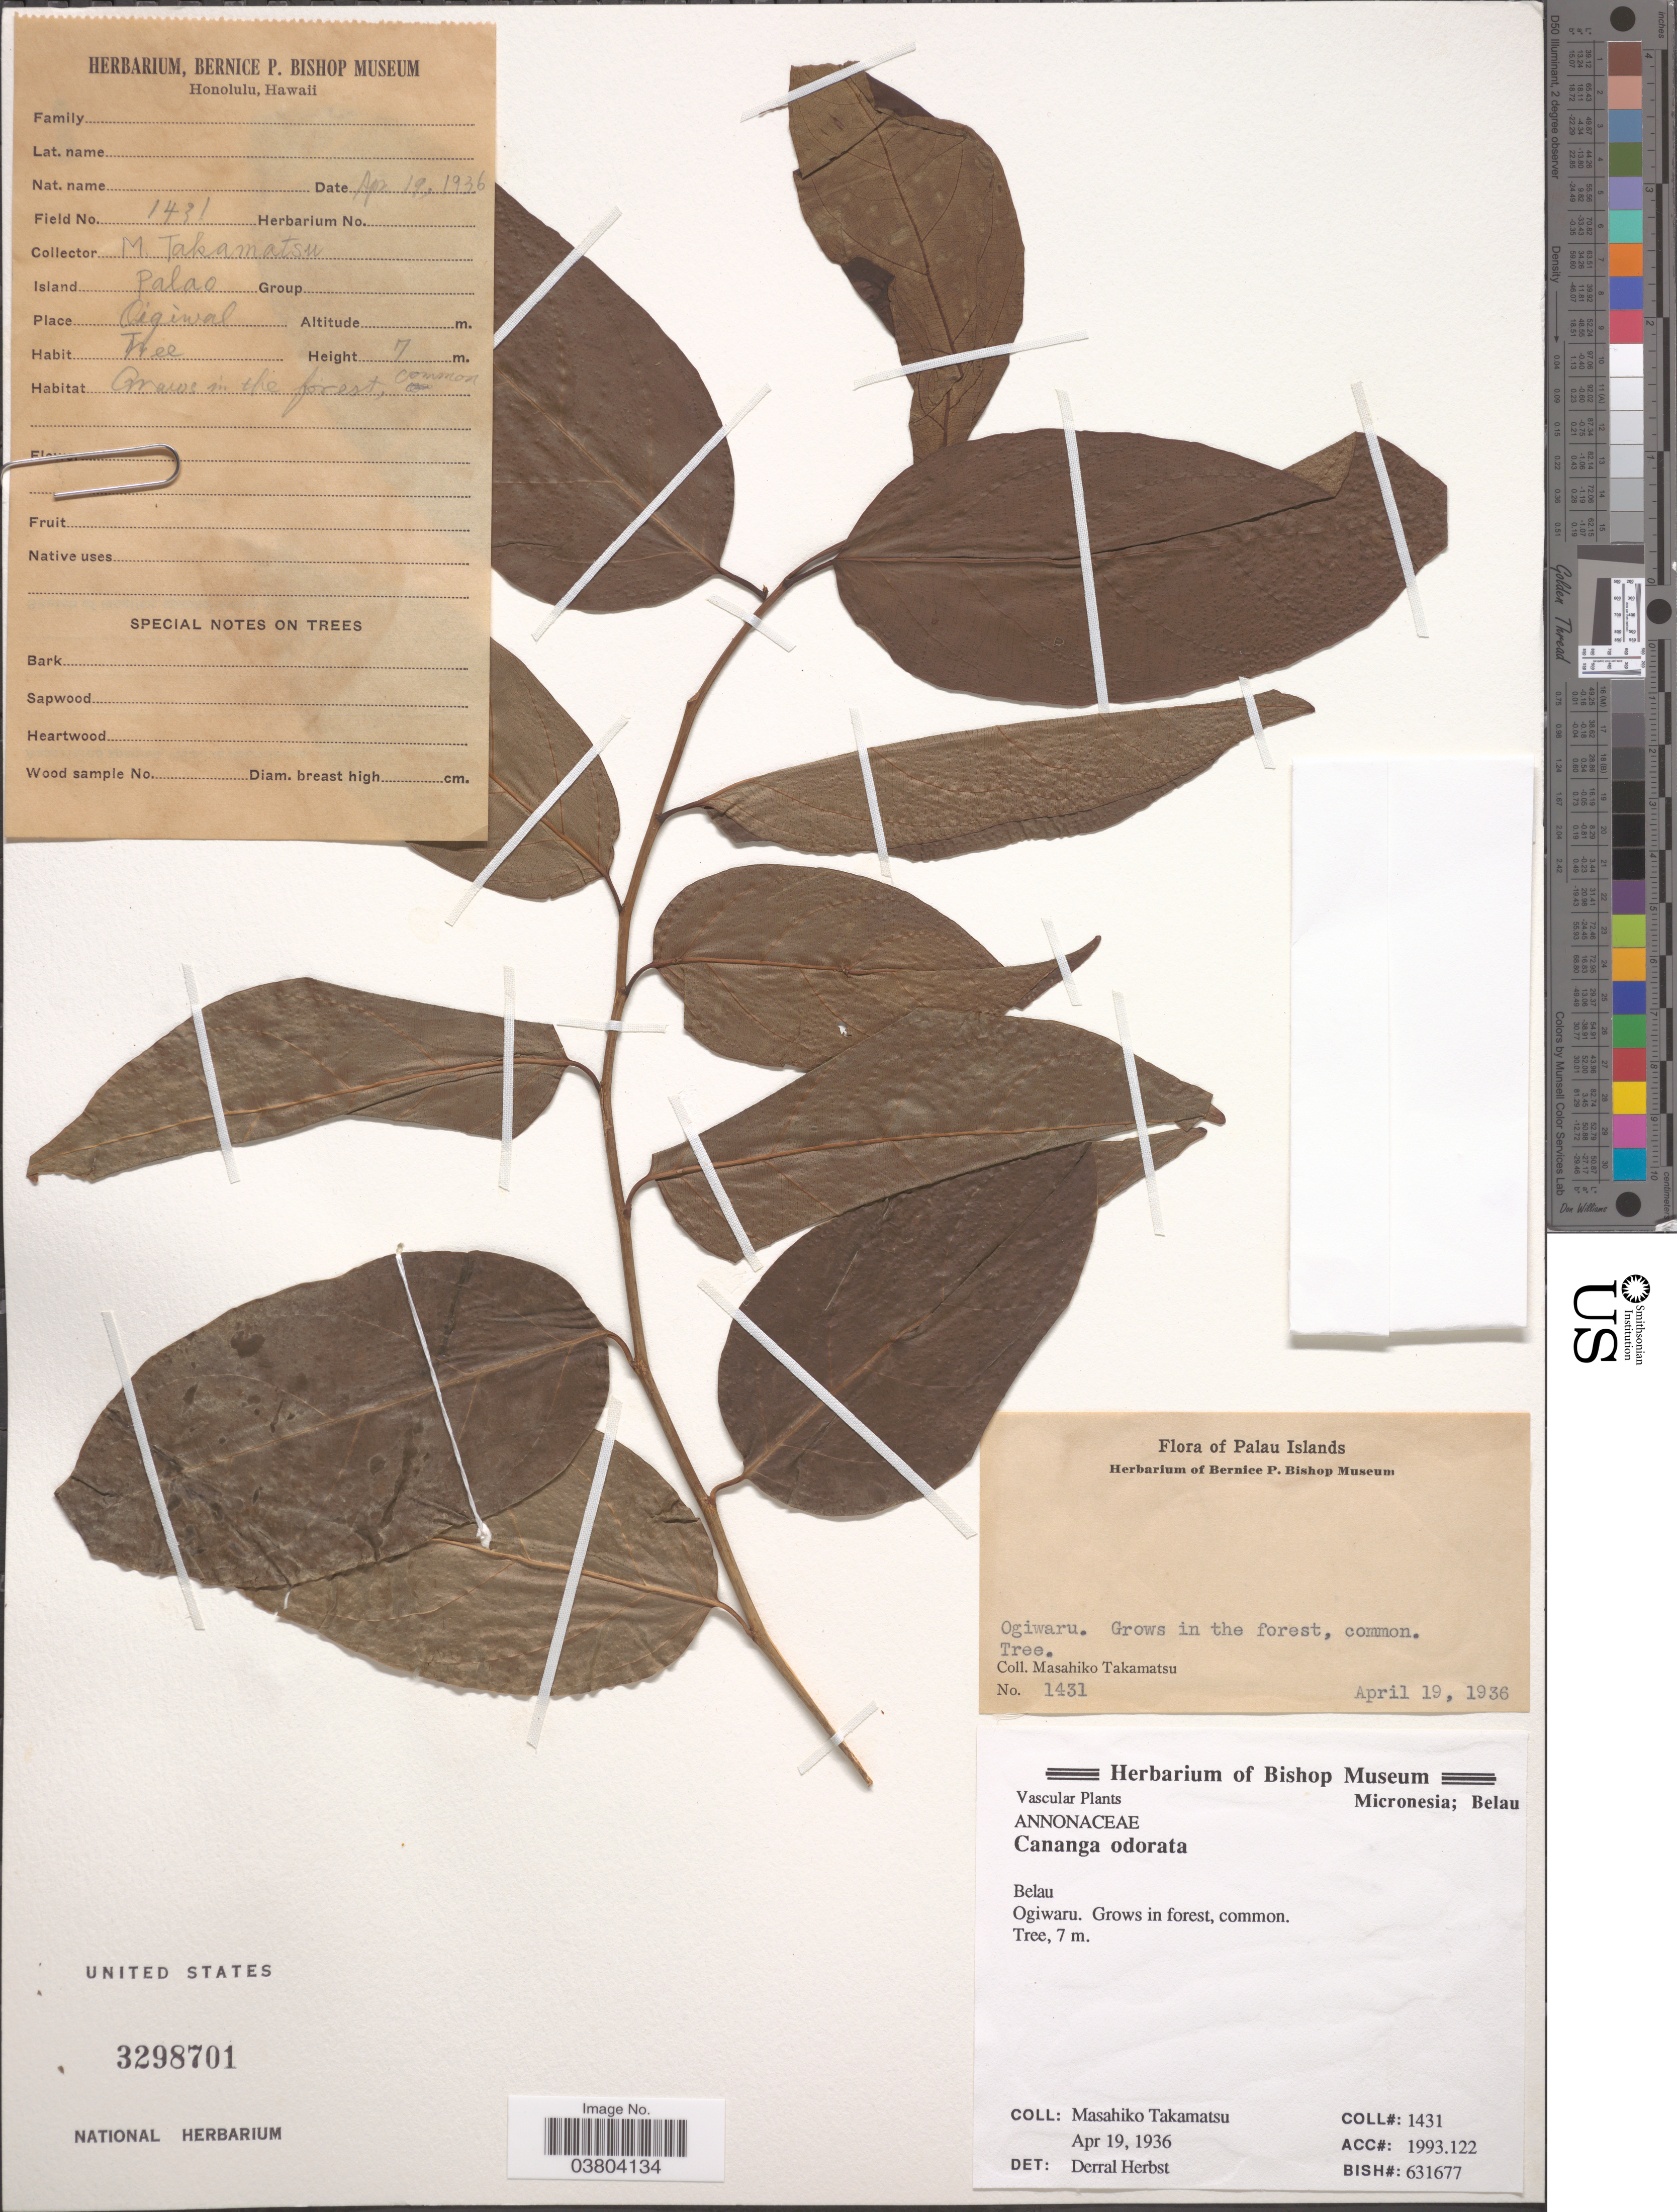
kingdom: Plantae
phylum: Tracheophyta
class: Magnoliopsida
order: Magnoliales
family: Annonaceae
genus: Cananga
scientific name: Cananga odorata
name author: (Lam.) Hook. f. & Thomson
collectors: M. Takamatsu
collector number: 1431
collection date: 1936-04-19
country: Palau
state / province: Belau Outliers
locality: Palau Islands. Ogiwaru.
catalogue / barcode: US 3298701